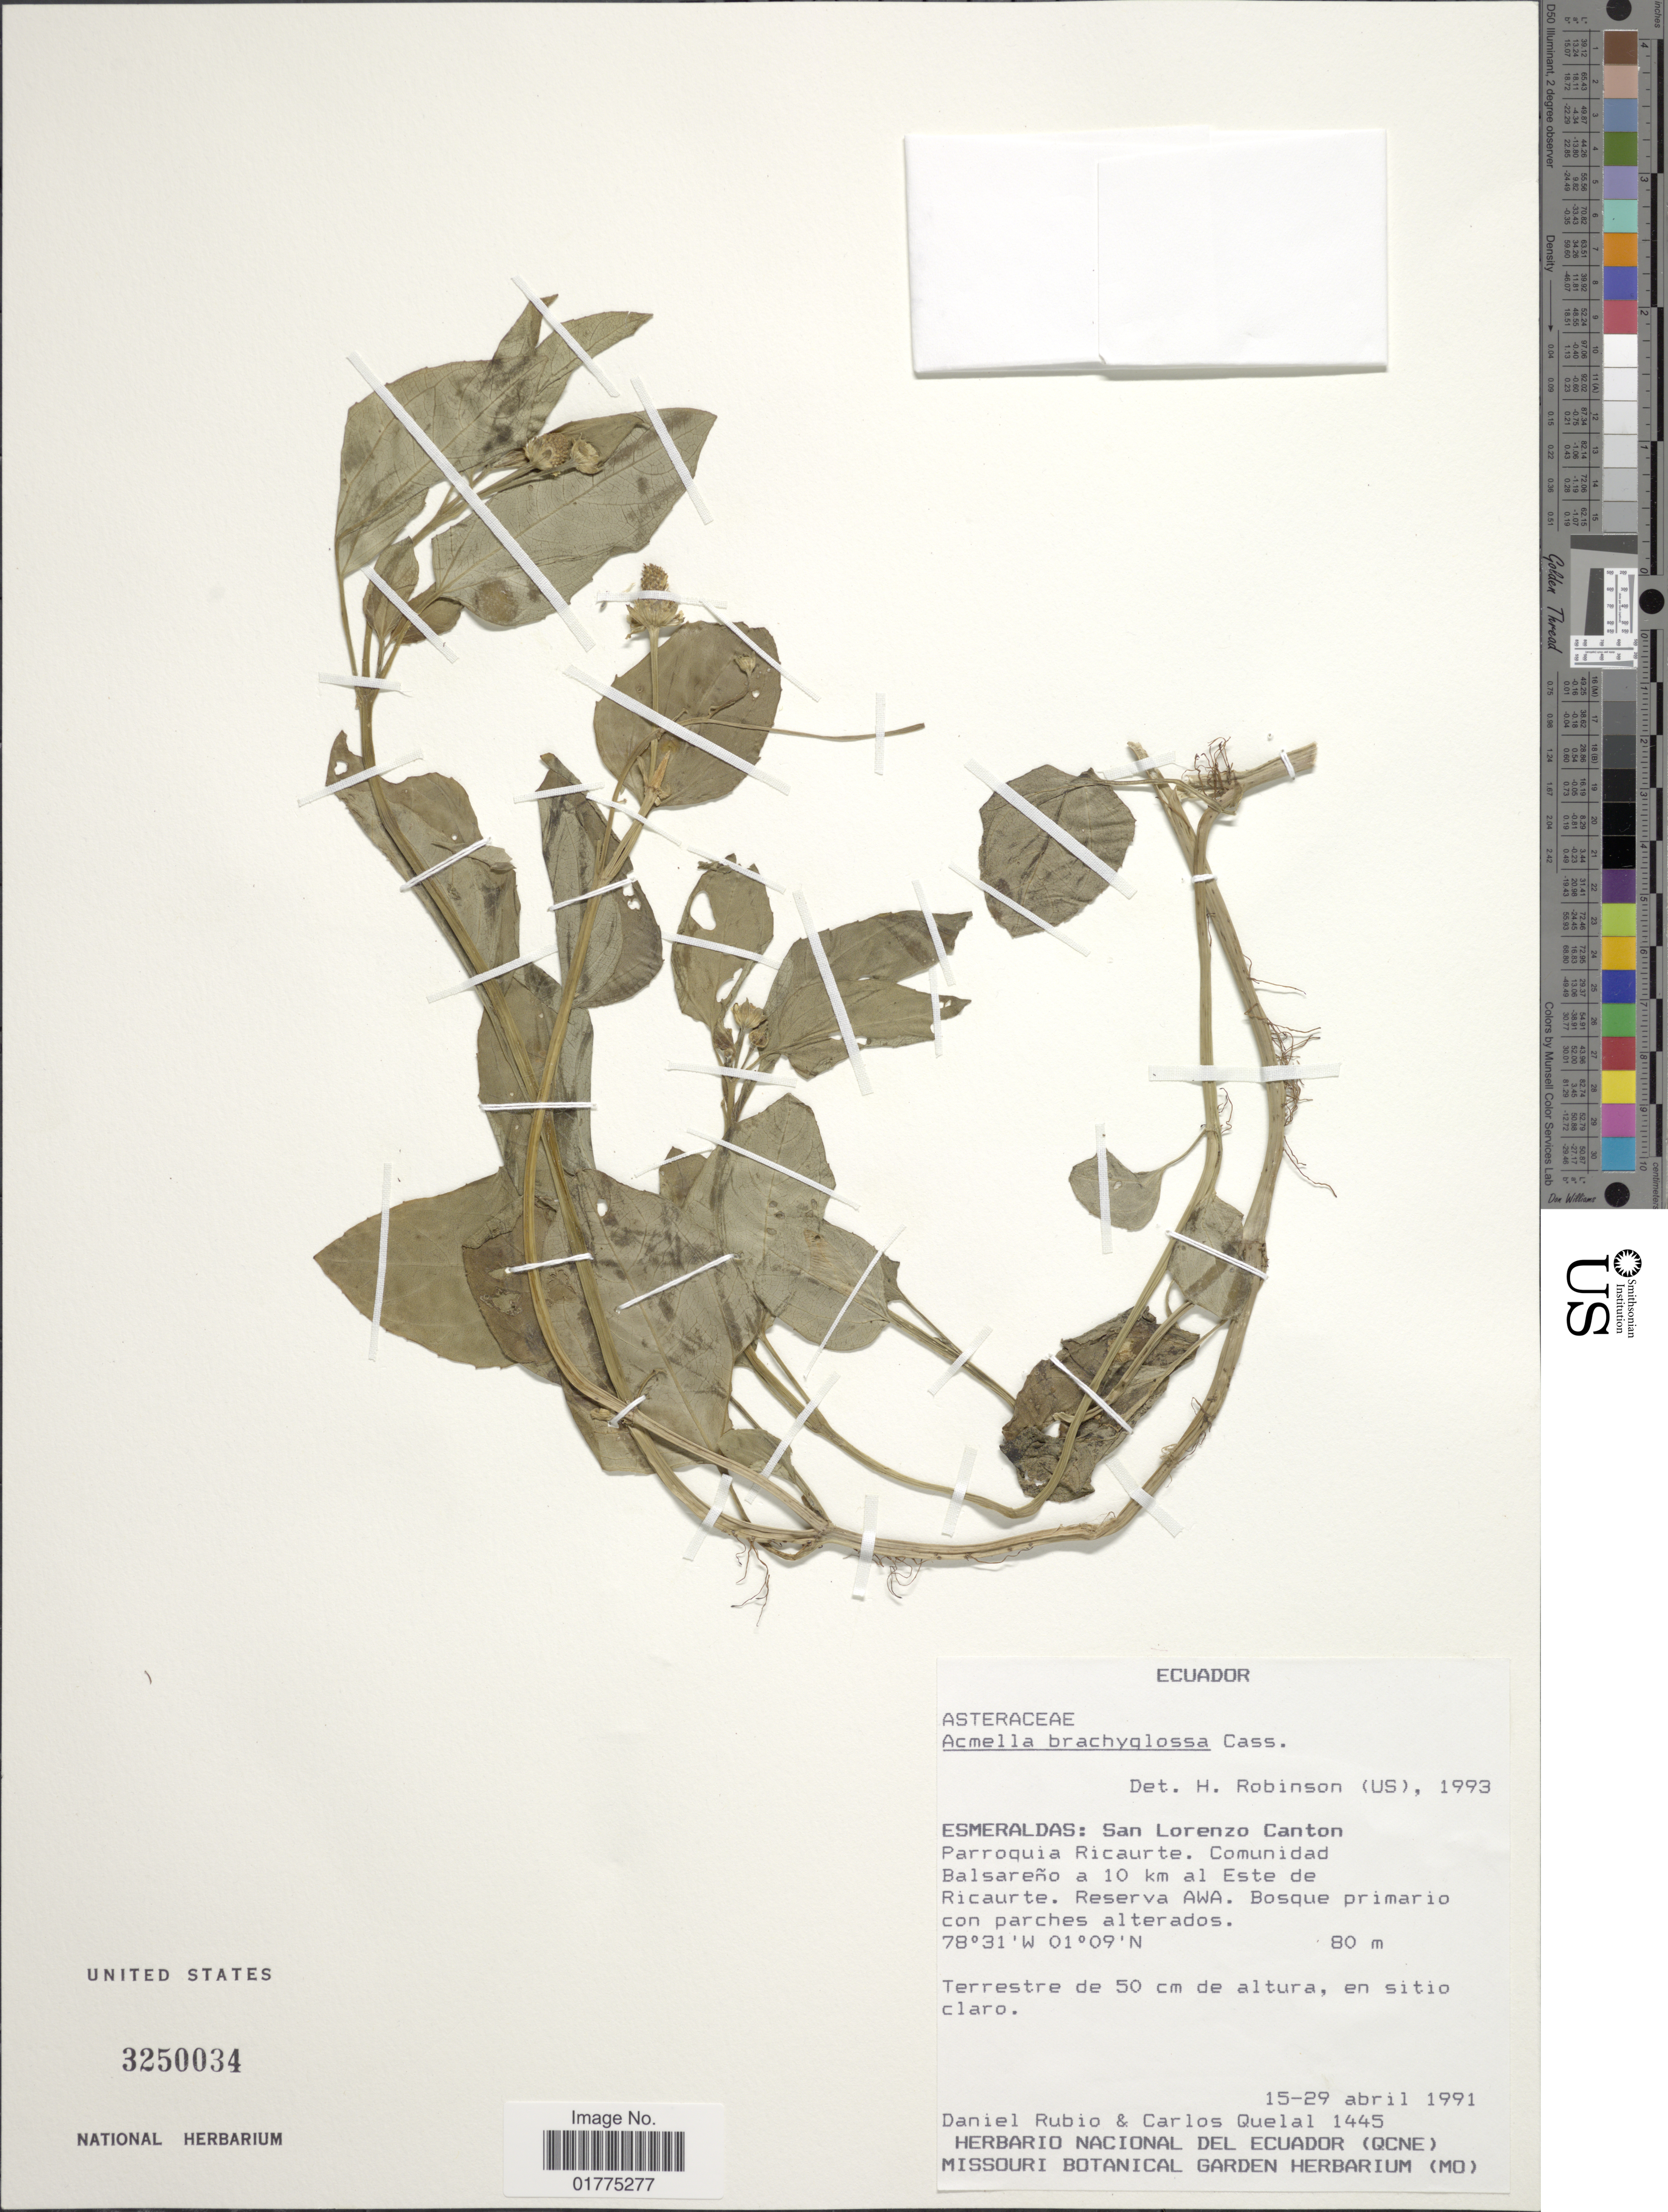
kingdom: Plantae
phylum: Tracheophyta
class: Magnoliopsida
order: Asterales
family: Asteraceae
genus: Acmella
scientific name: Acmella brachyglossa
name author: Cass.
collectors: D. Rubio & C. Quelal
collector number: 1445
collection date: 1991-04-15/1991-04-29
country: Ecuador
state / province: Esmeraldas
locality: Esmeraldas: San Lorenzo Canton, Parroquia Recaurte, Comunidad Balsareno a 10 km al Este de Ricaurte, Reserva AWA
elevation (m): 80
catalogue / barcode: US 3250034